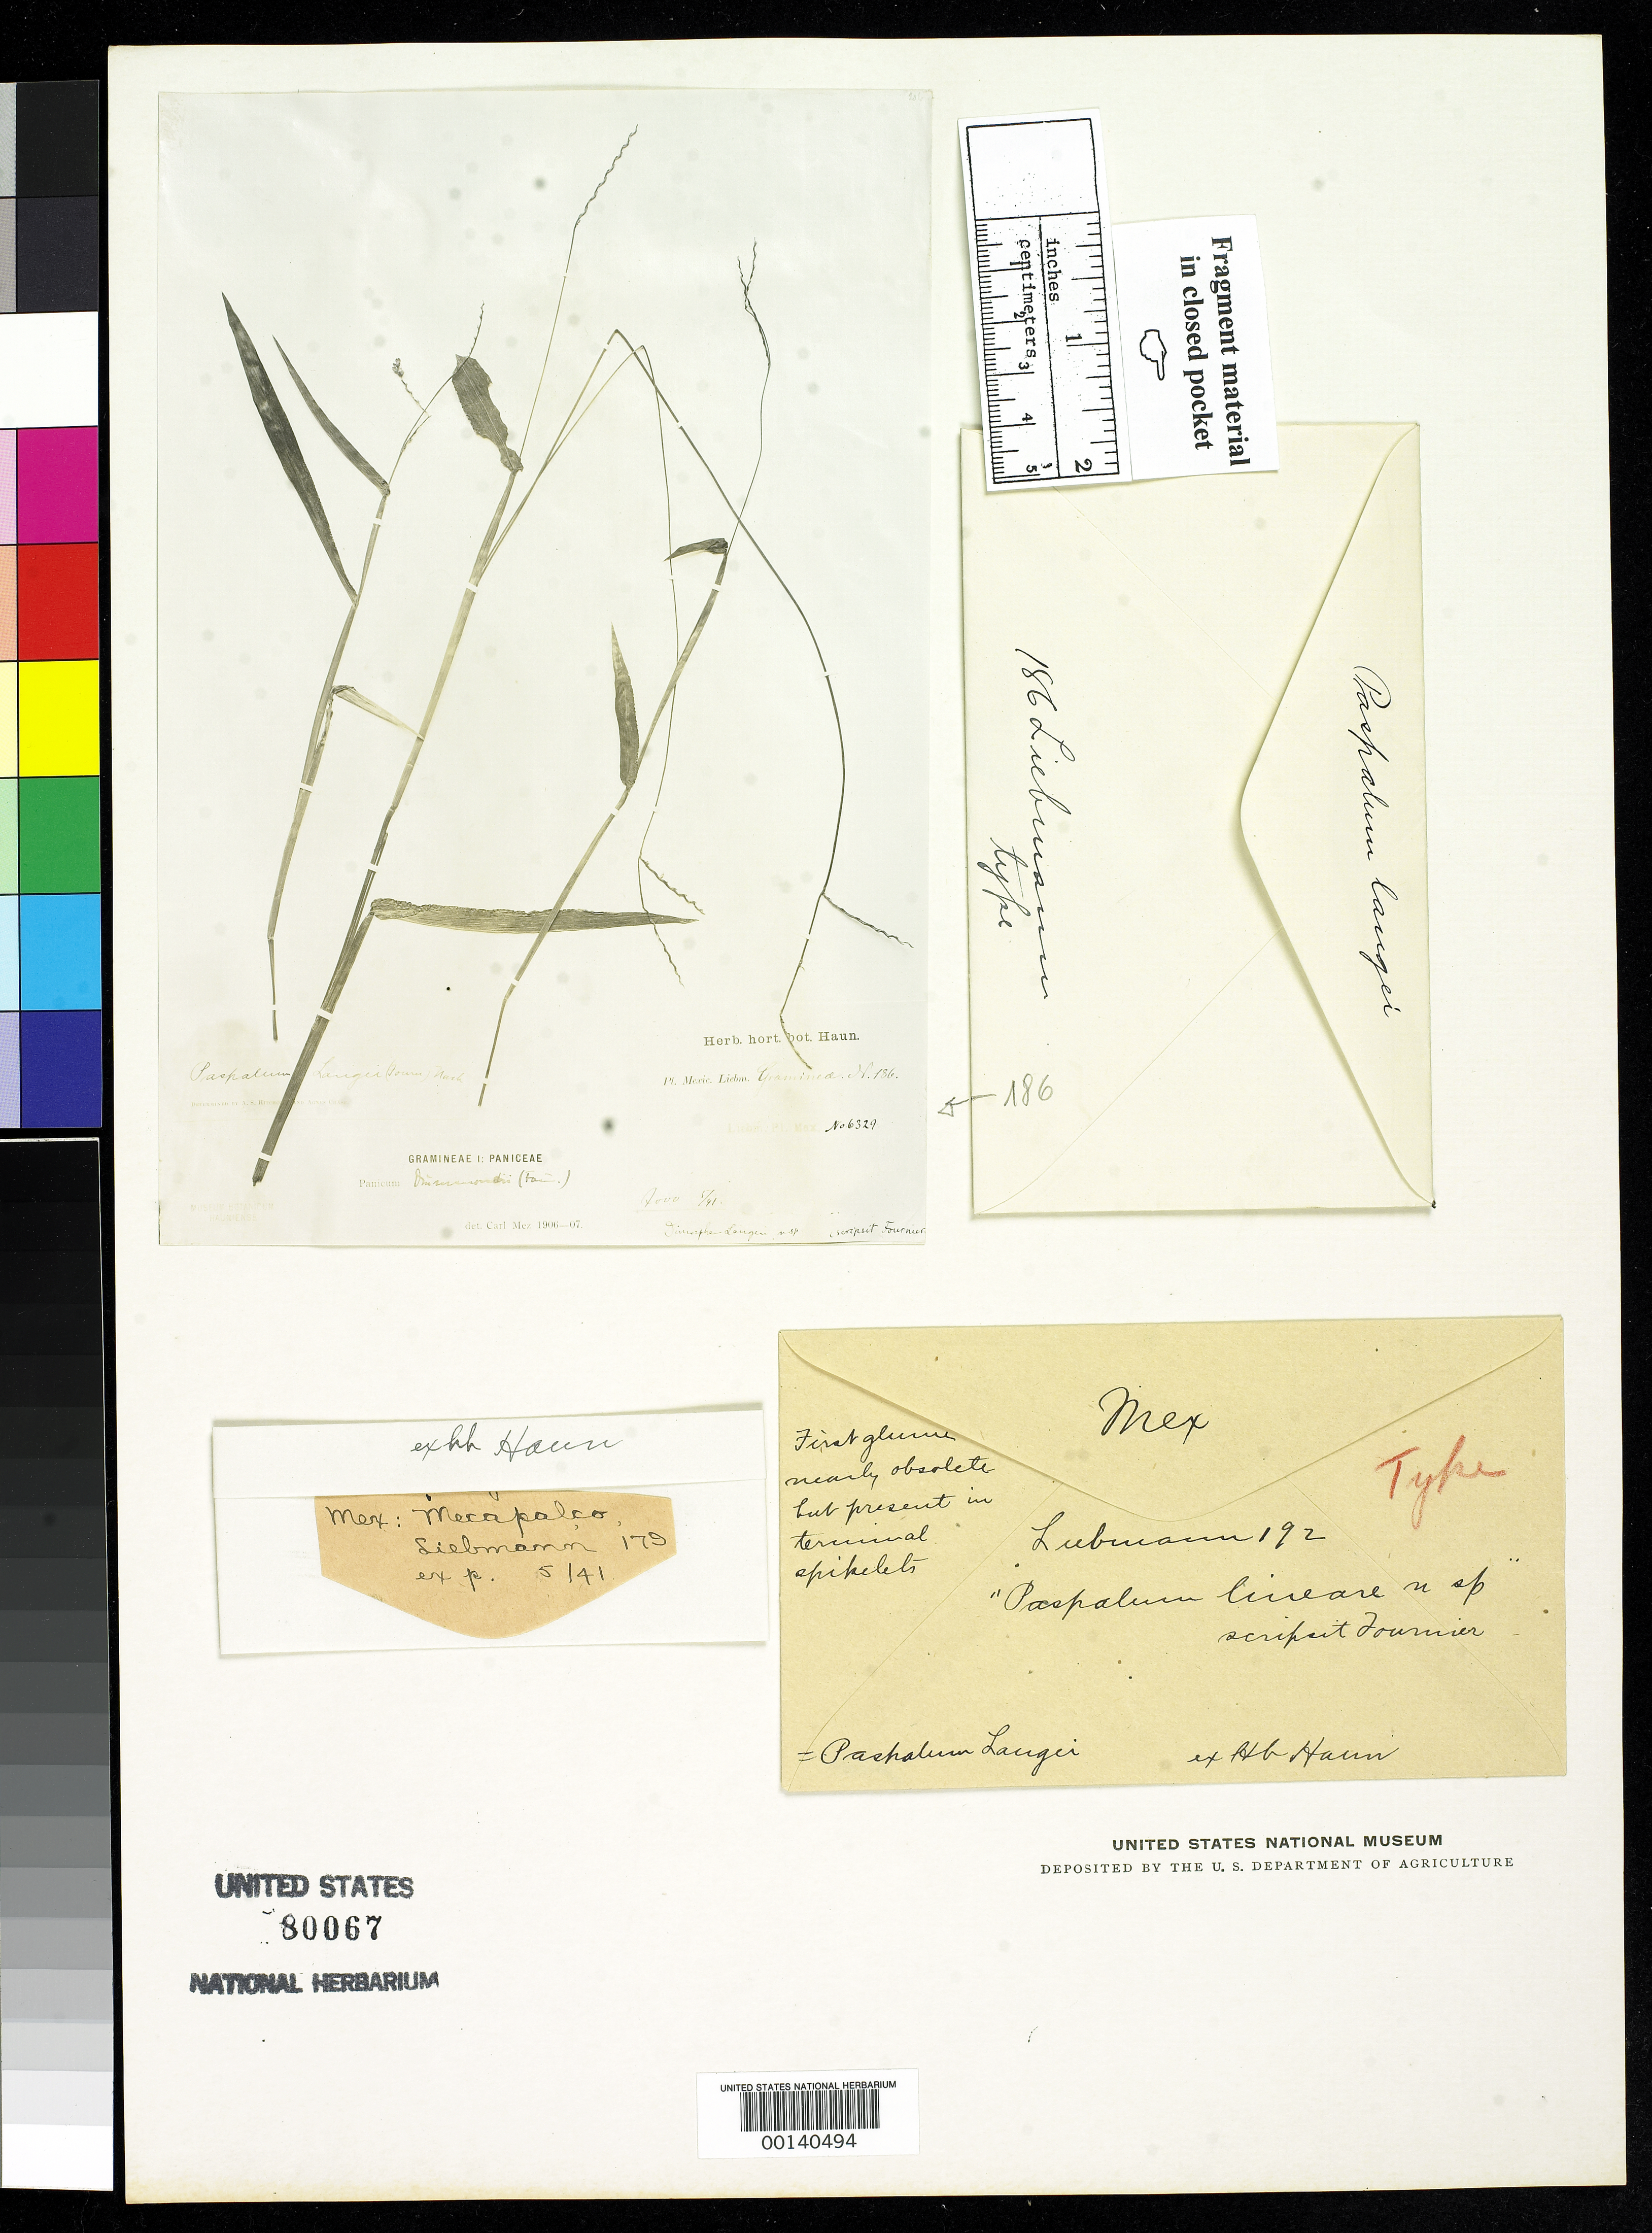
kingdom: Plantae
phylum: Tracheophyta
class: Liliopsida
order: Poales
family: Poaceae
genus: Paspalum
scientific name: Paspalum lineare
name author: E. Fourn.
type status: Type Fragment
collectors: F. M. Liebmann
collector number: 192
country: Mexico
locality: E of Monserrat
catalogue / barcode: US 80067